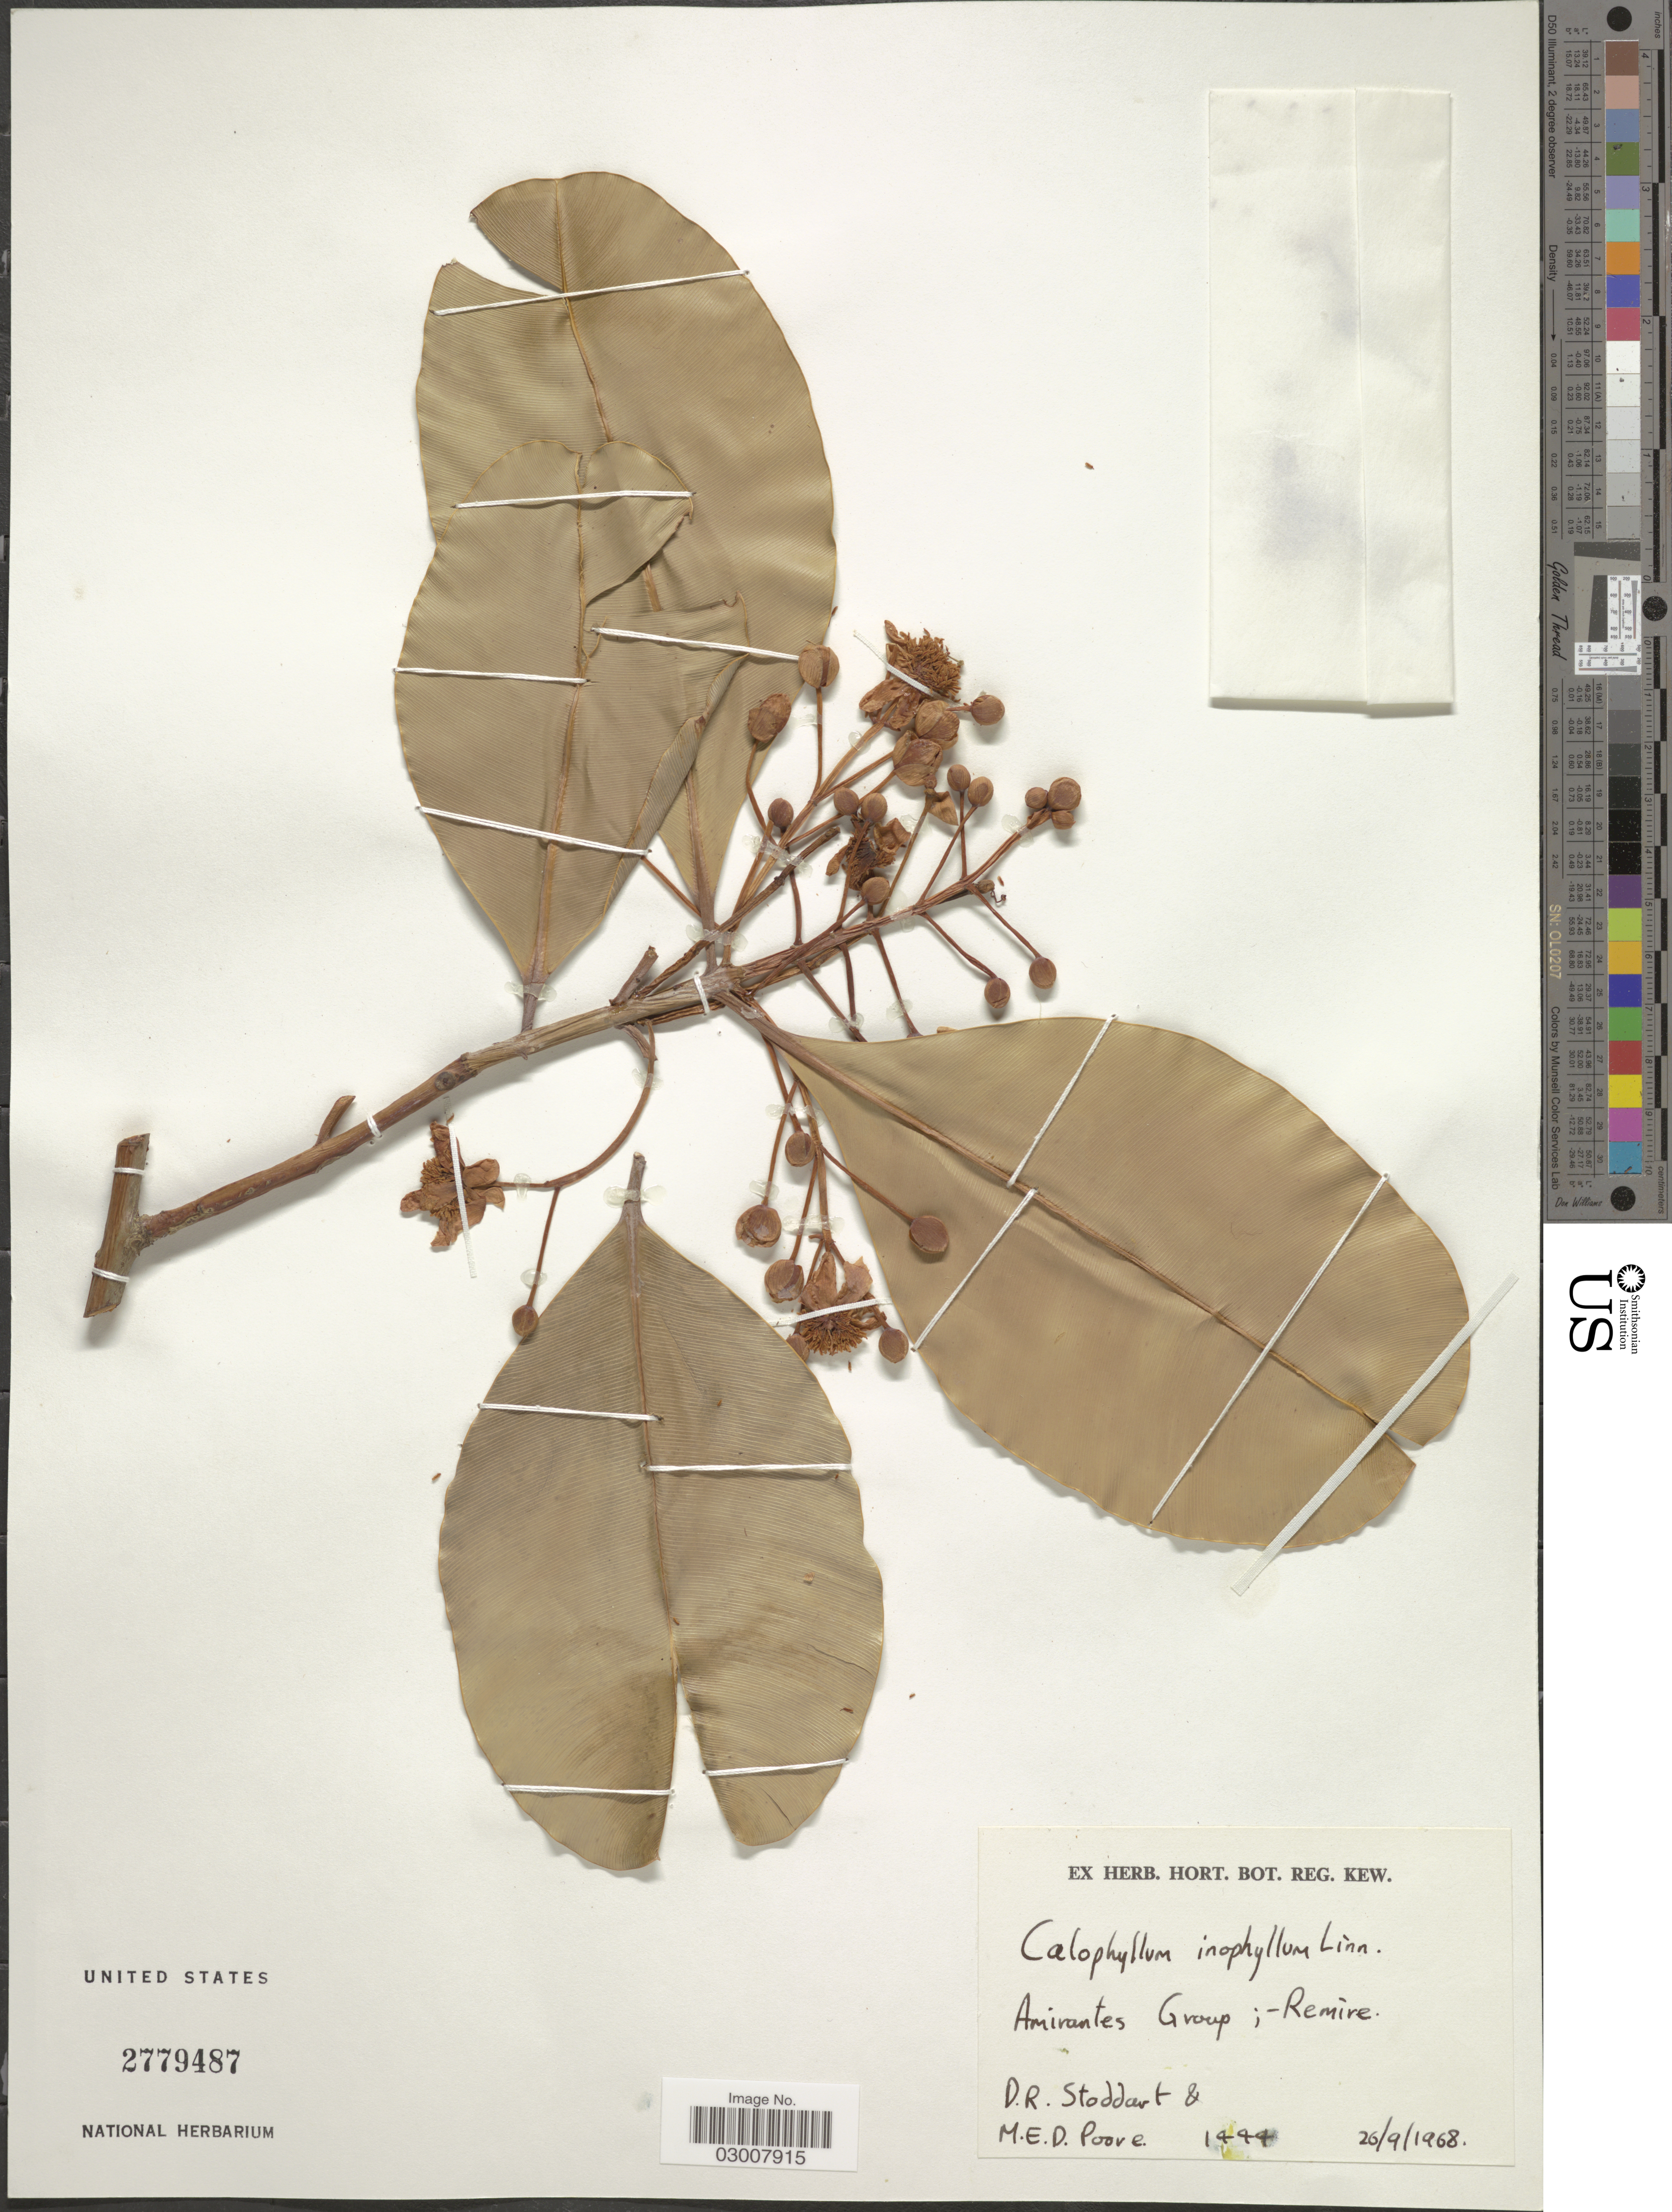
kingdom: Plantae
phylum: Tracheophyta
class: Magnoliopsida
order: Malpighiales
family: Calophyllaceae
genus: Calophyllum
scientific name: Calophyllum inophyllum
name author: L.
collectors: D. R. Stoddart & M. E. D. Poore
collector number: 1444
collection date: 1968-09-26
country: Seychelles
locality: Amirantes Group ;-Remire.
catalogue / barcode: US 2779487